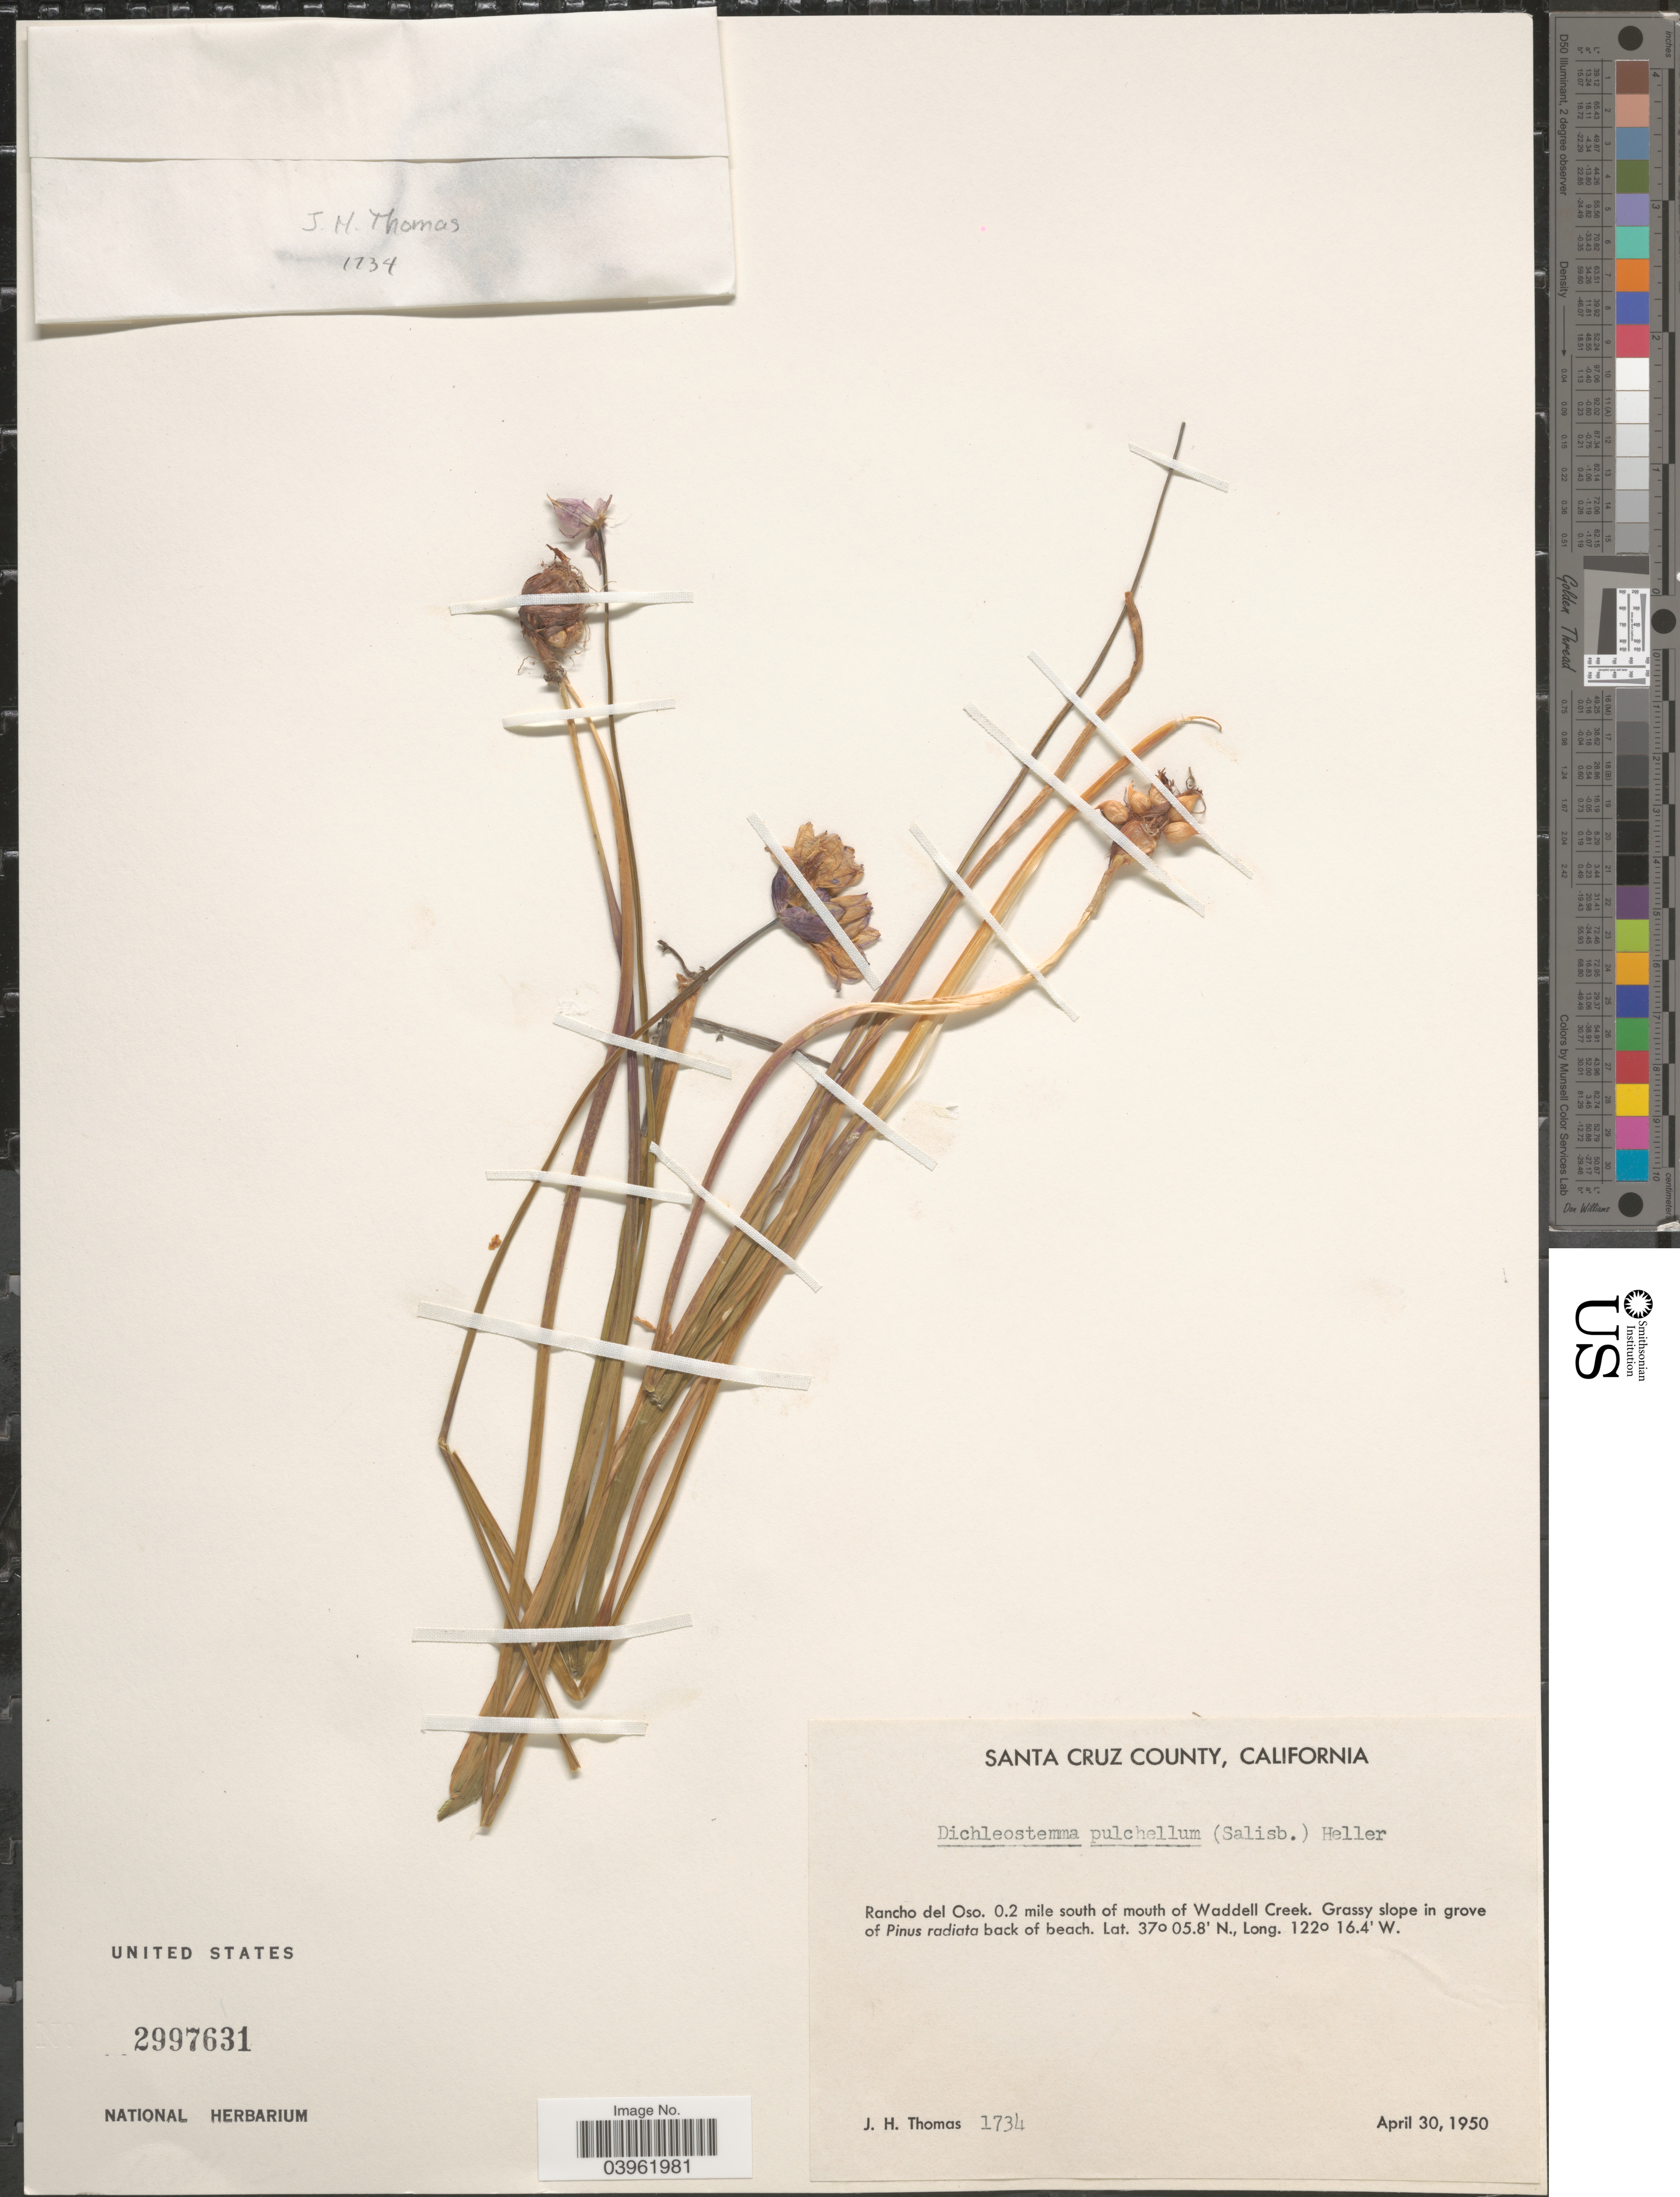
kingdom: Plantae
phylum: Tracheophyta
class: Liliopsida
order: Asparagales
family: Asparagaceae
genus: Dichelostemma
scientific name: Dichelostemma pulchellum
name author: (Salisb.) A. Heller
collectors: J. H. Thomas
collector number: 1734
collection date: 1950-04-30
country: United States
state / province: California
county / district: Santa Cruz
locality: Santa Cruz County. Rancho del Oso. 0.2 mile south of mouth of Waddell Creek.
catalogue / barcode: US 2997631